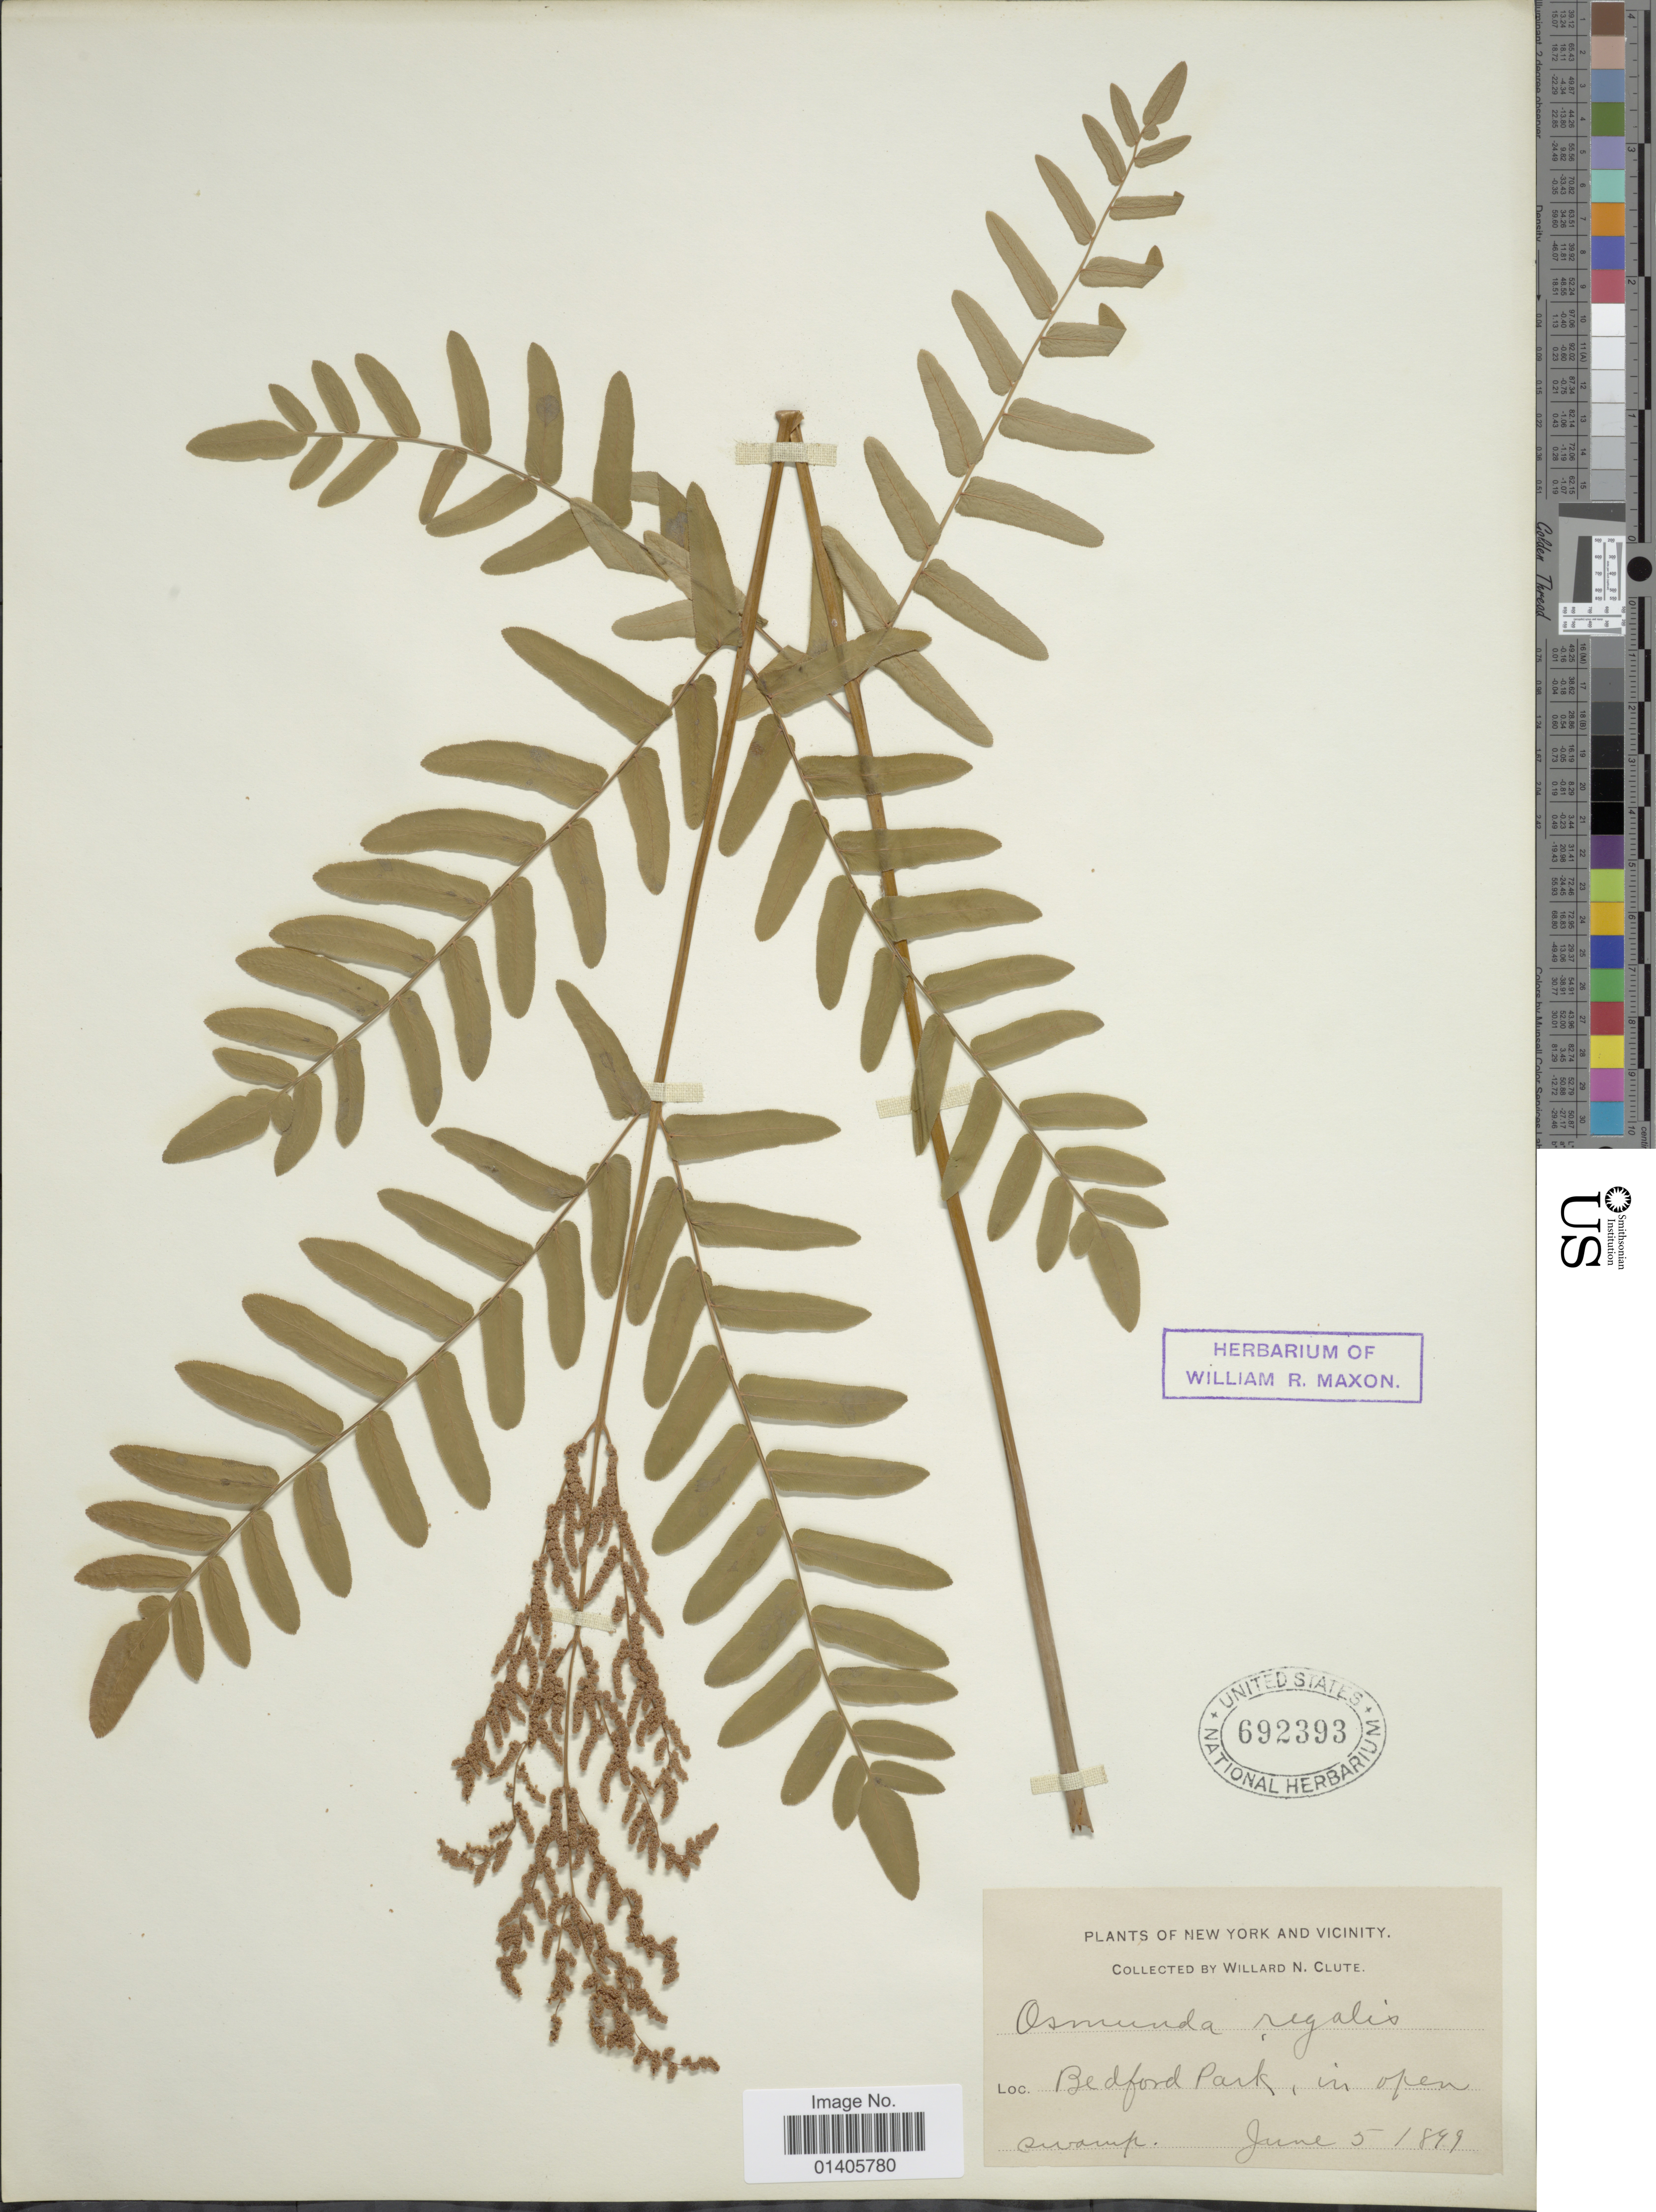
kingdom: Plantae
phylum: Tracheophyta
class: Polypodiopsida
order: Osmundales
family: Osmundaceae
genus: Osmunda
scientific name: Osmunda regalis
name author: L.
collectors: W. N. Clute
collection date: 1899-06-05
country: United States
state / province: New York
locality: New York and vicinity, Bedford Park, in open swamp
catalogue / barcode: US 692393